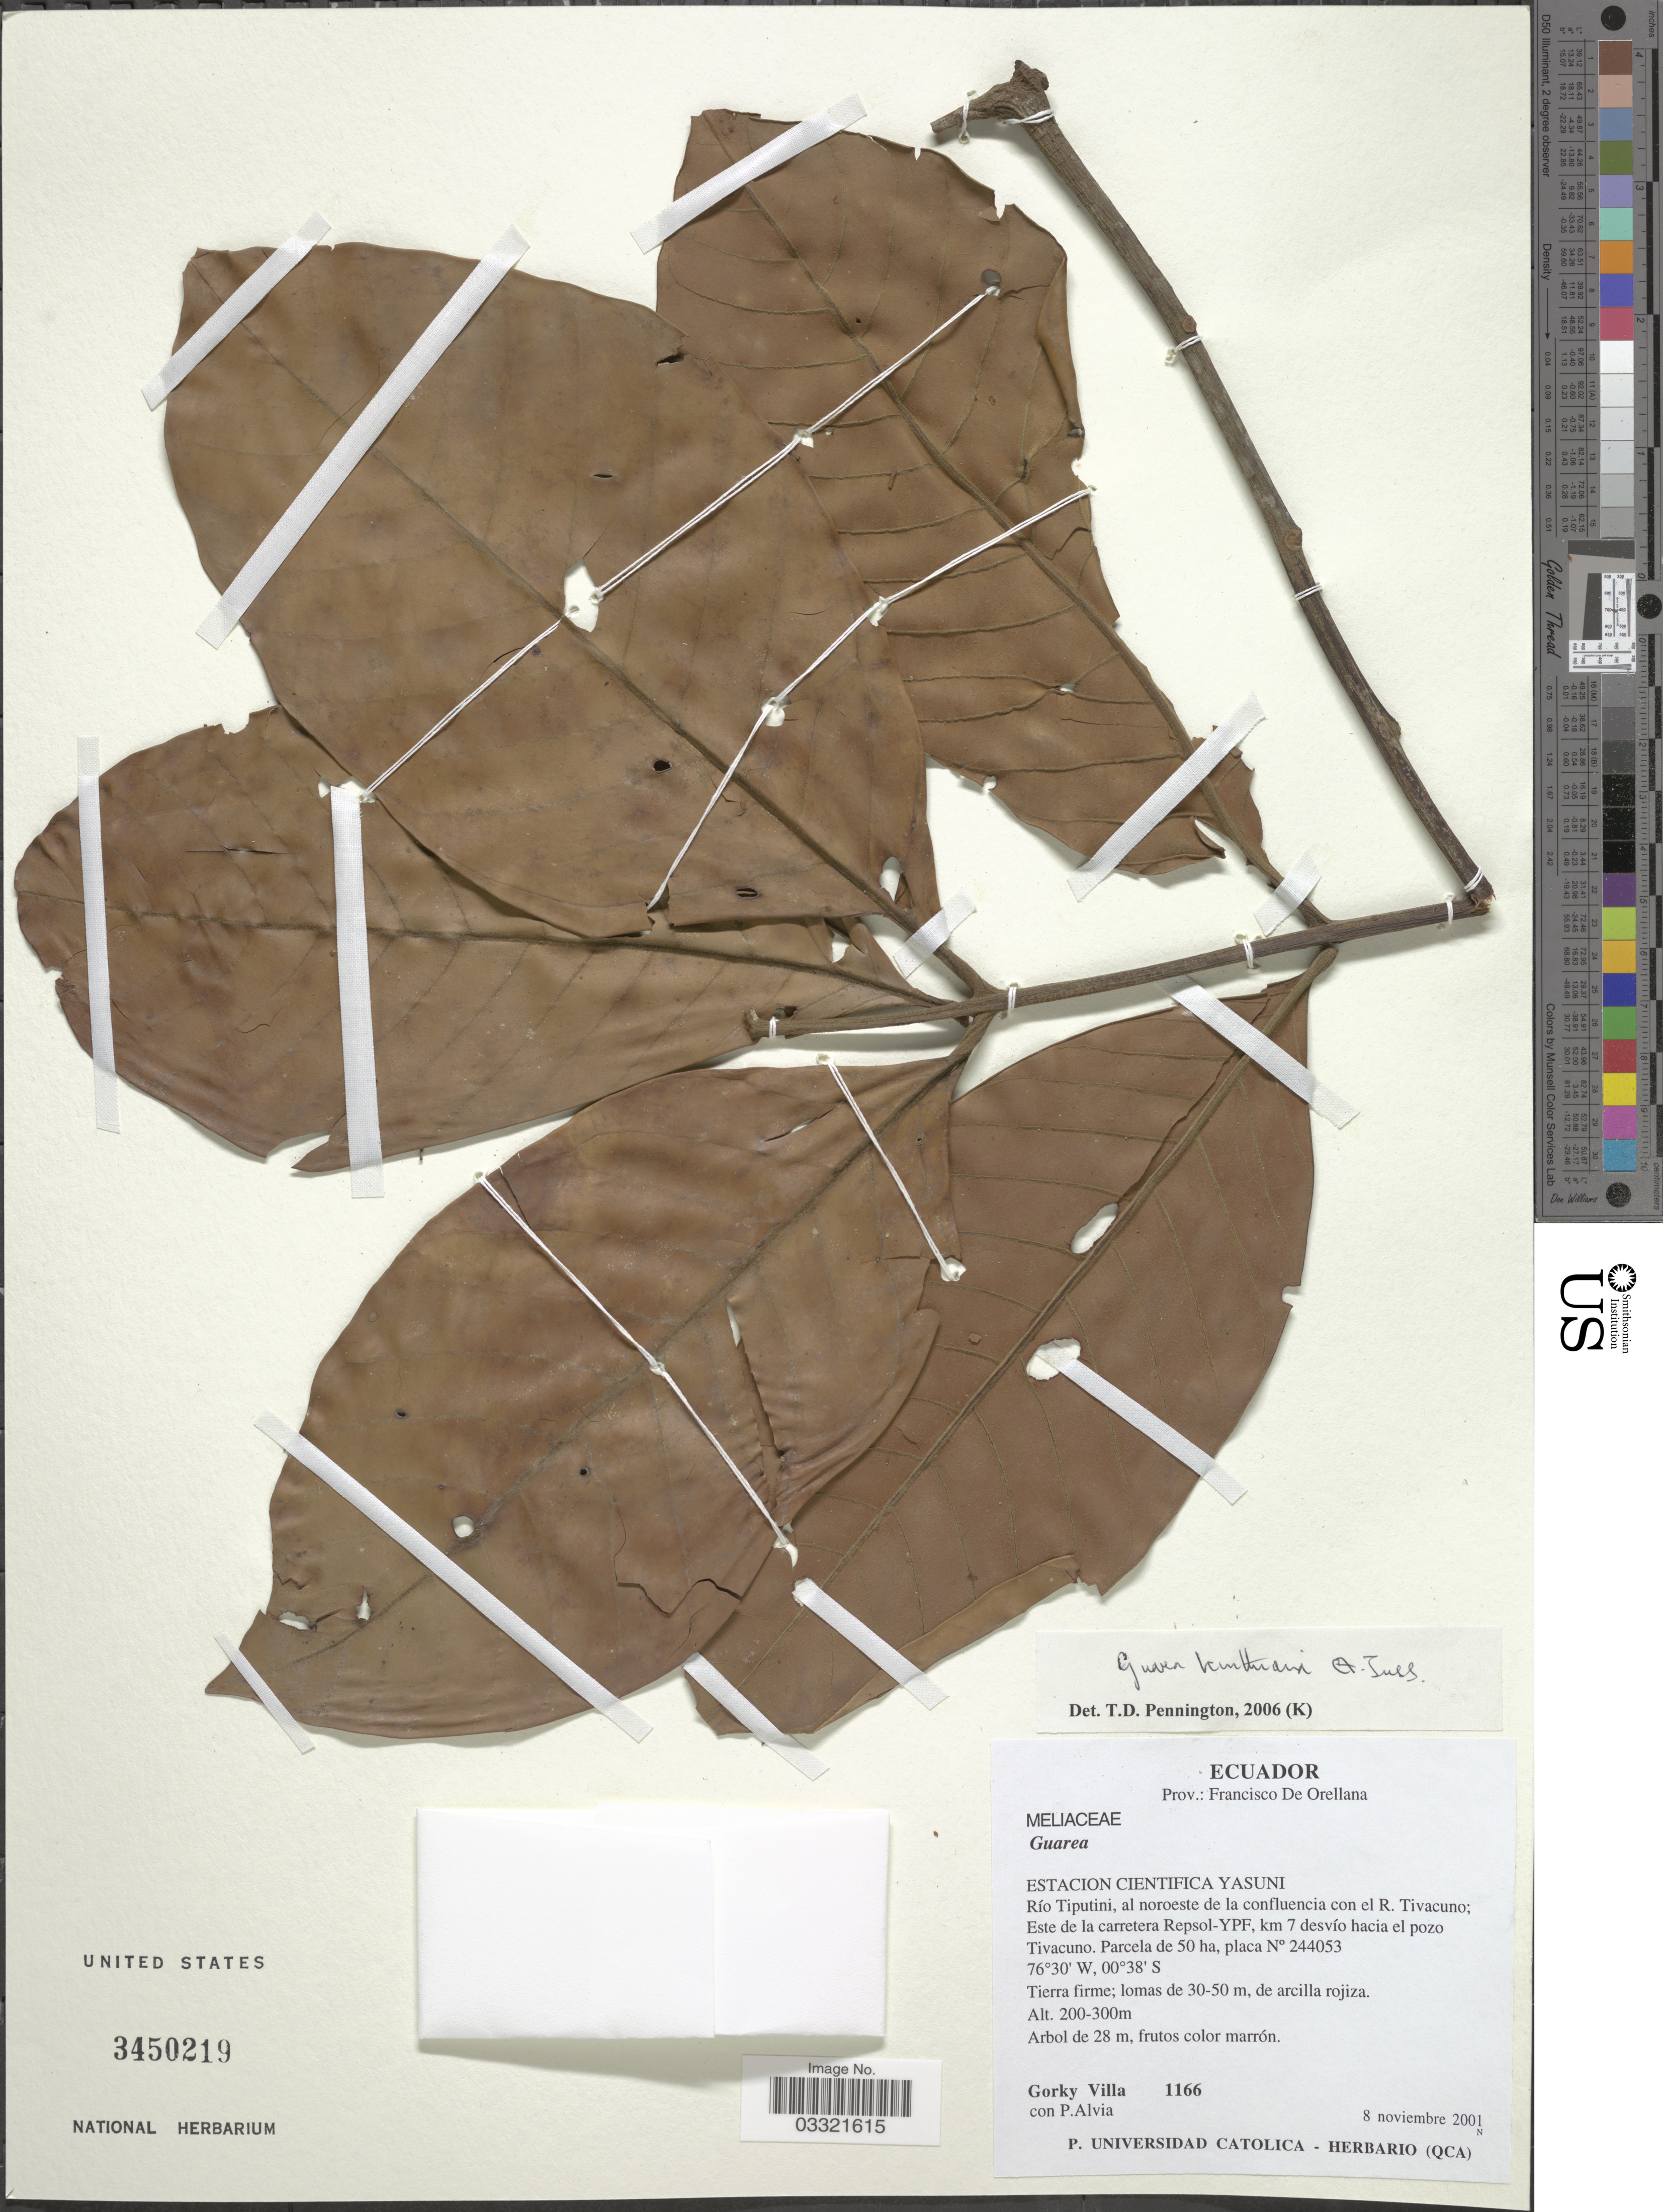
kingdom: Plantae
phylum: Tracheophyta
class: Magnoliopsida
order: Sapindales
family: Meliaceae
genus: Guarea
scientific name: Guarea kunthiana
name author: A. Juss.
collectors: G. Villa & P. Alvia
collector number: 1166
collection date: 2001-11-08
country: Ecuador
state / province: Orellana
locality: Prov.: Francisco De Orellana. Estacion Cientifica Yasuni. Río Tiputini, al noroeste de la confluencia con el R. Tivacuno; Esta de la carretera Repsol-YPF, km 7 desvío hacia el pozo Tivacuno.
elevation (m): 200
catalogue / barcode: US 3450219